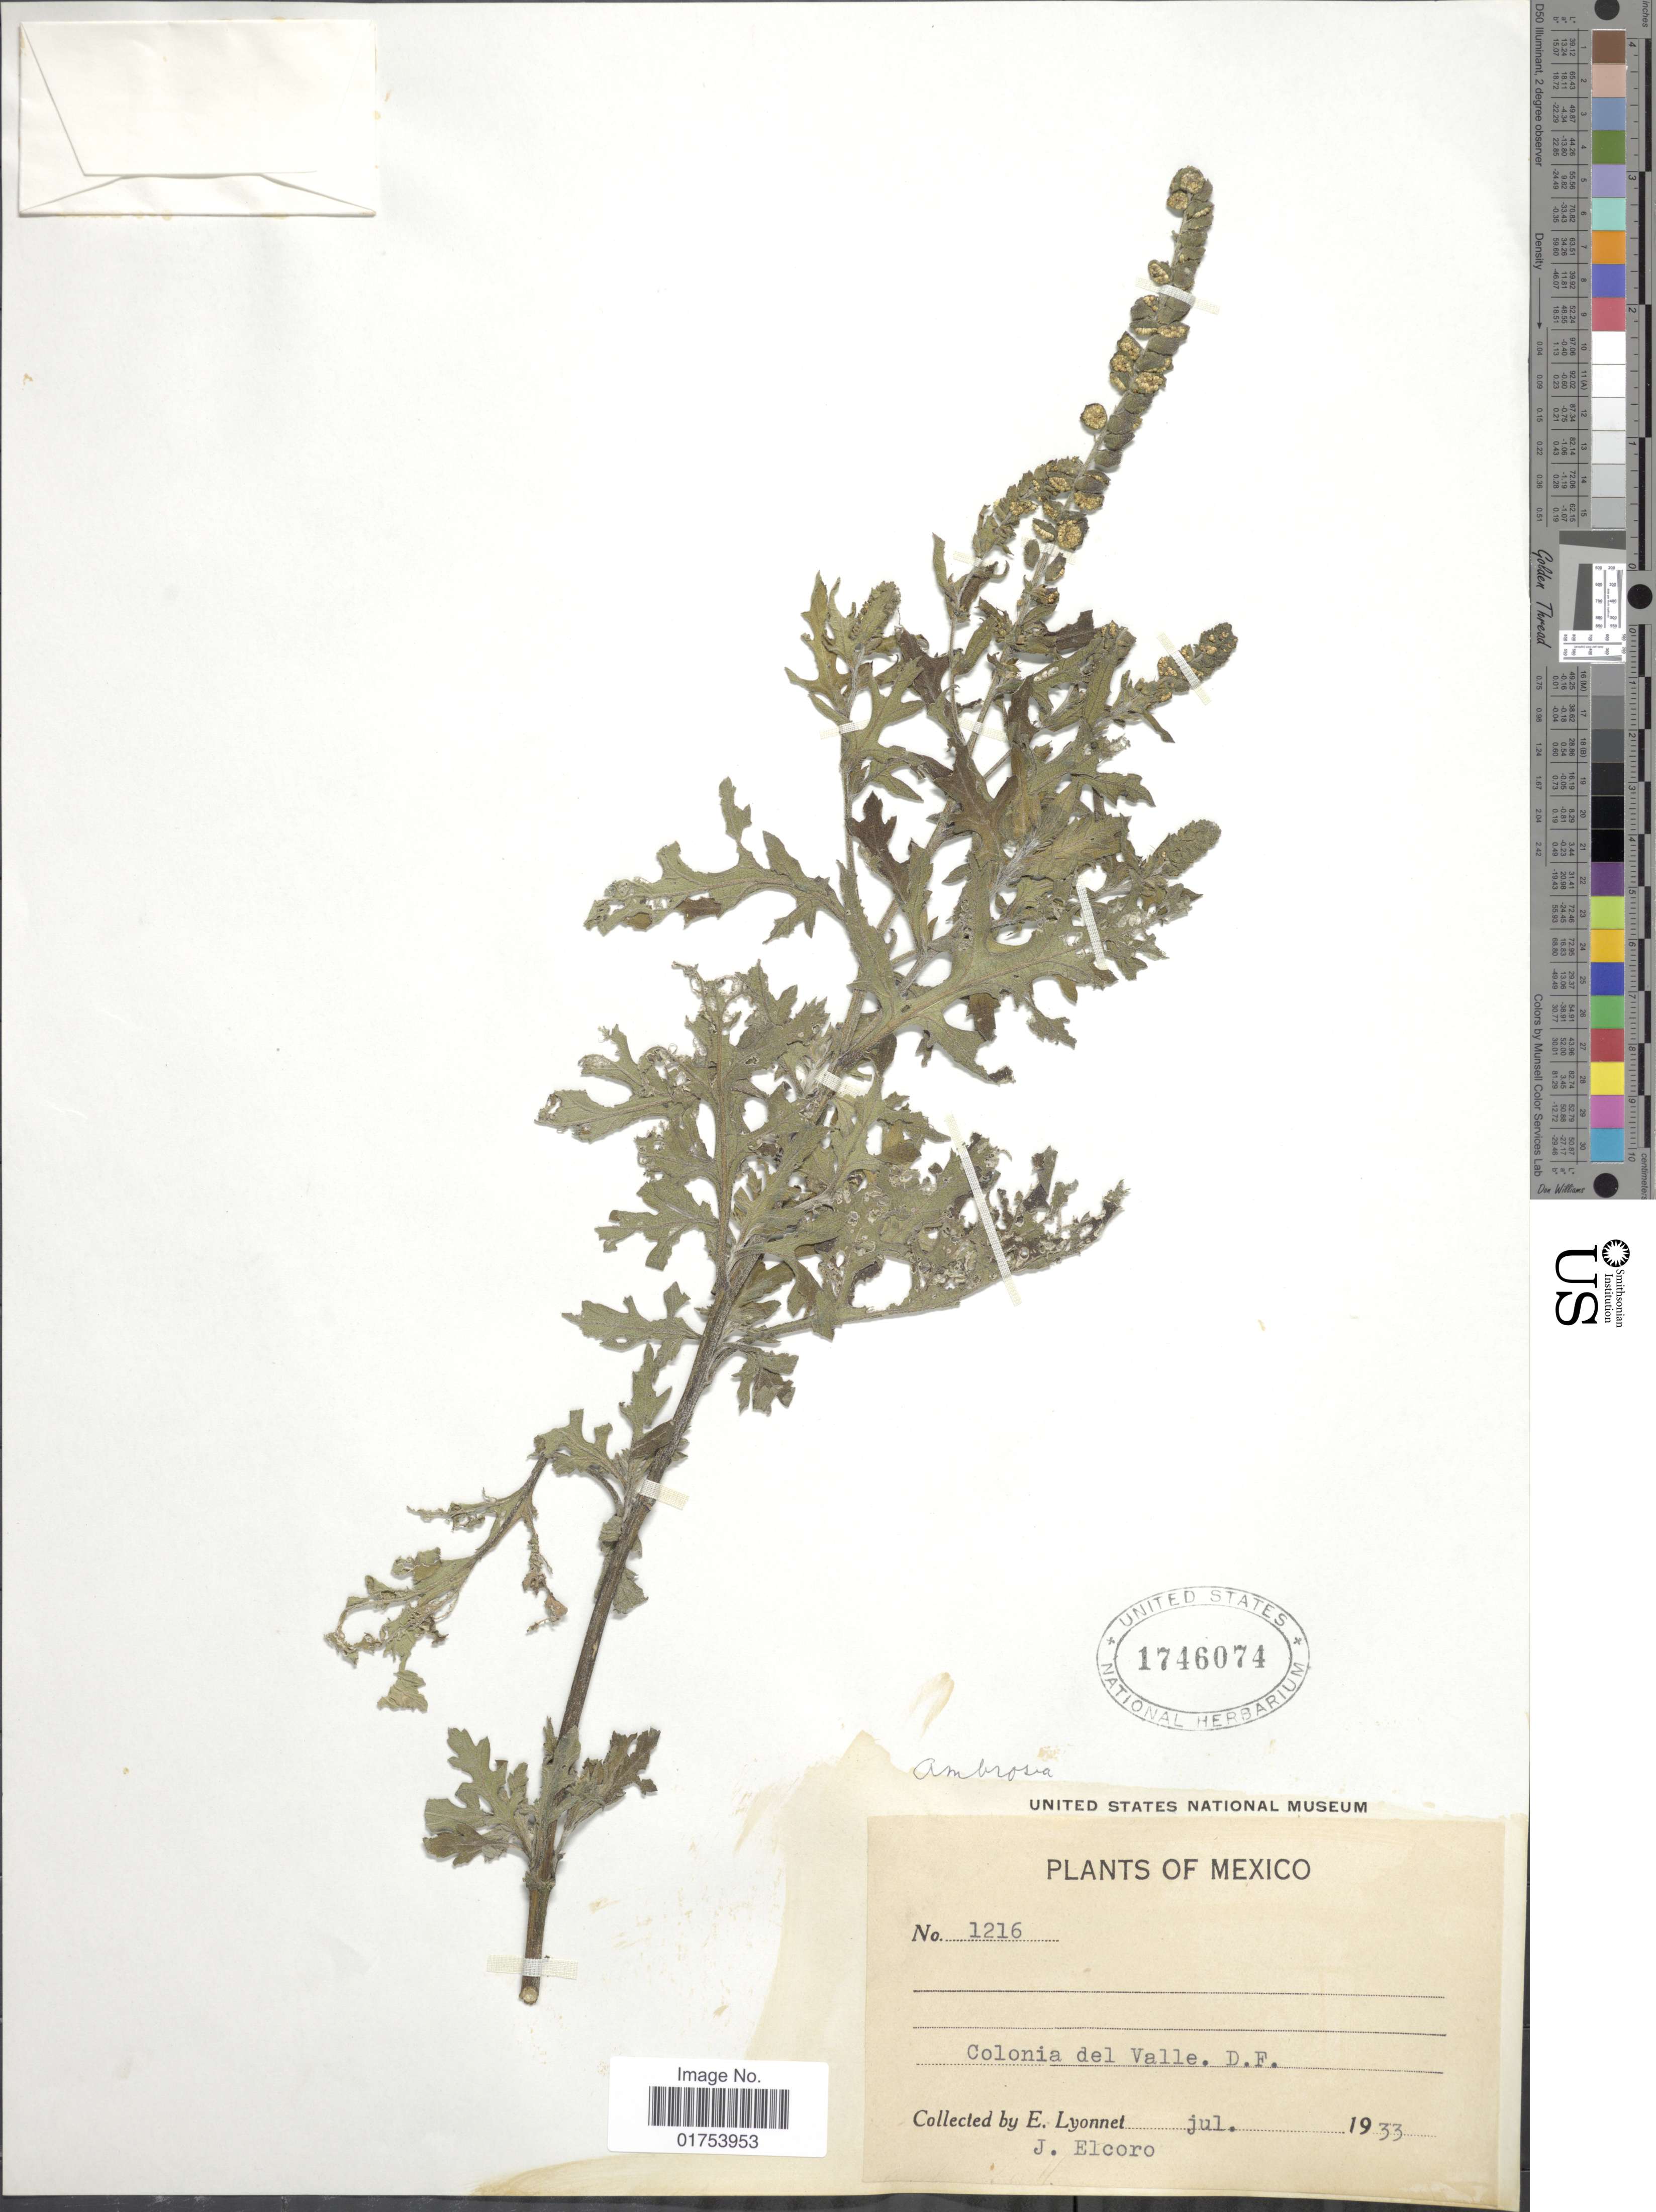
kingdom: Plantae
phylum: Tracheophyta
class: Magnoliopsida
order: Asterales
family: Asteraceae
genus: Ambrosia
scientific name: Ambrosia sp.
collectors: E. Lyonnet & J. Elcoro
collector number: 1216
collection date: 1933-07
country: Mexico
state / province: Distrito Federal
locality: Colonia del Valle, D.F.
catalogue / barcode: US 1746074